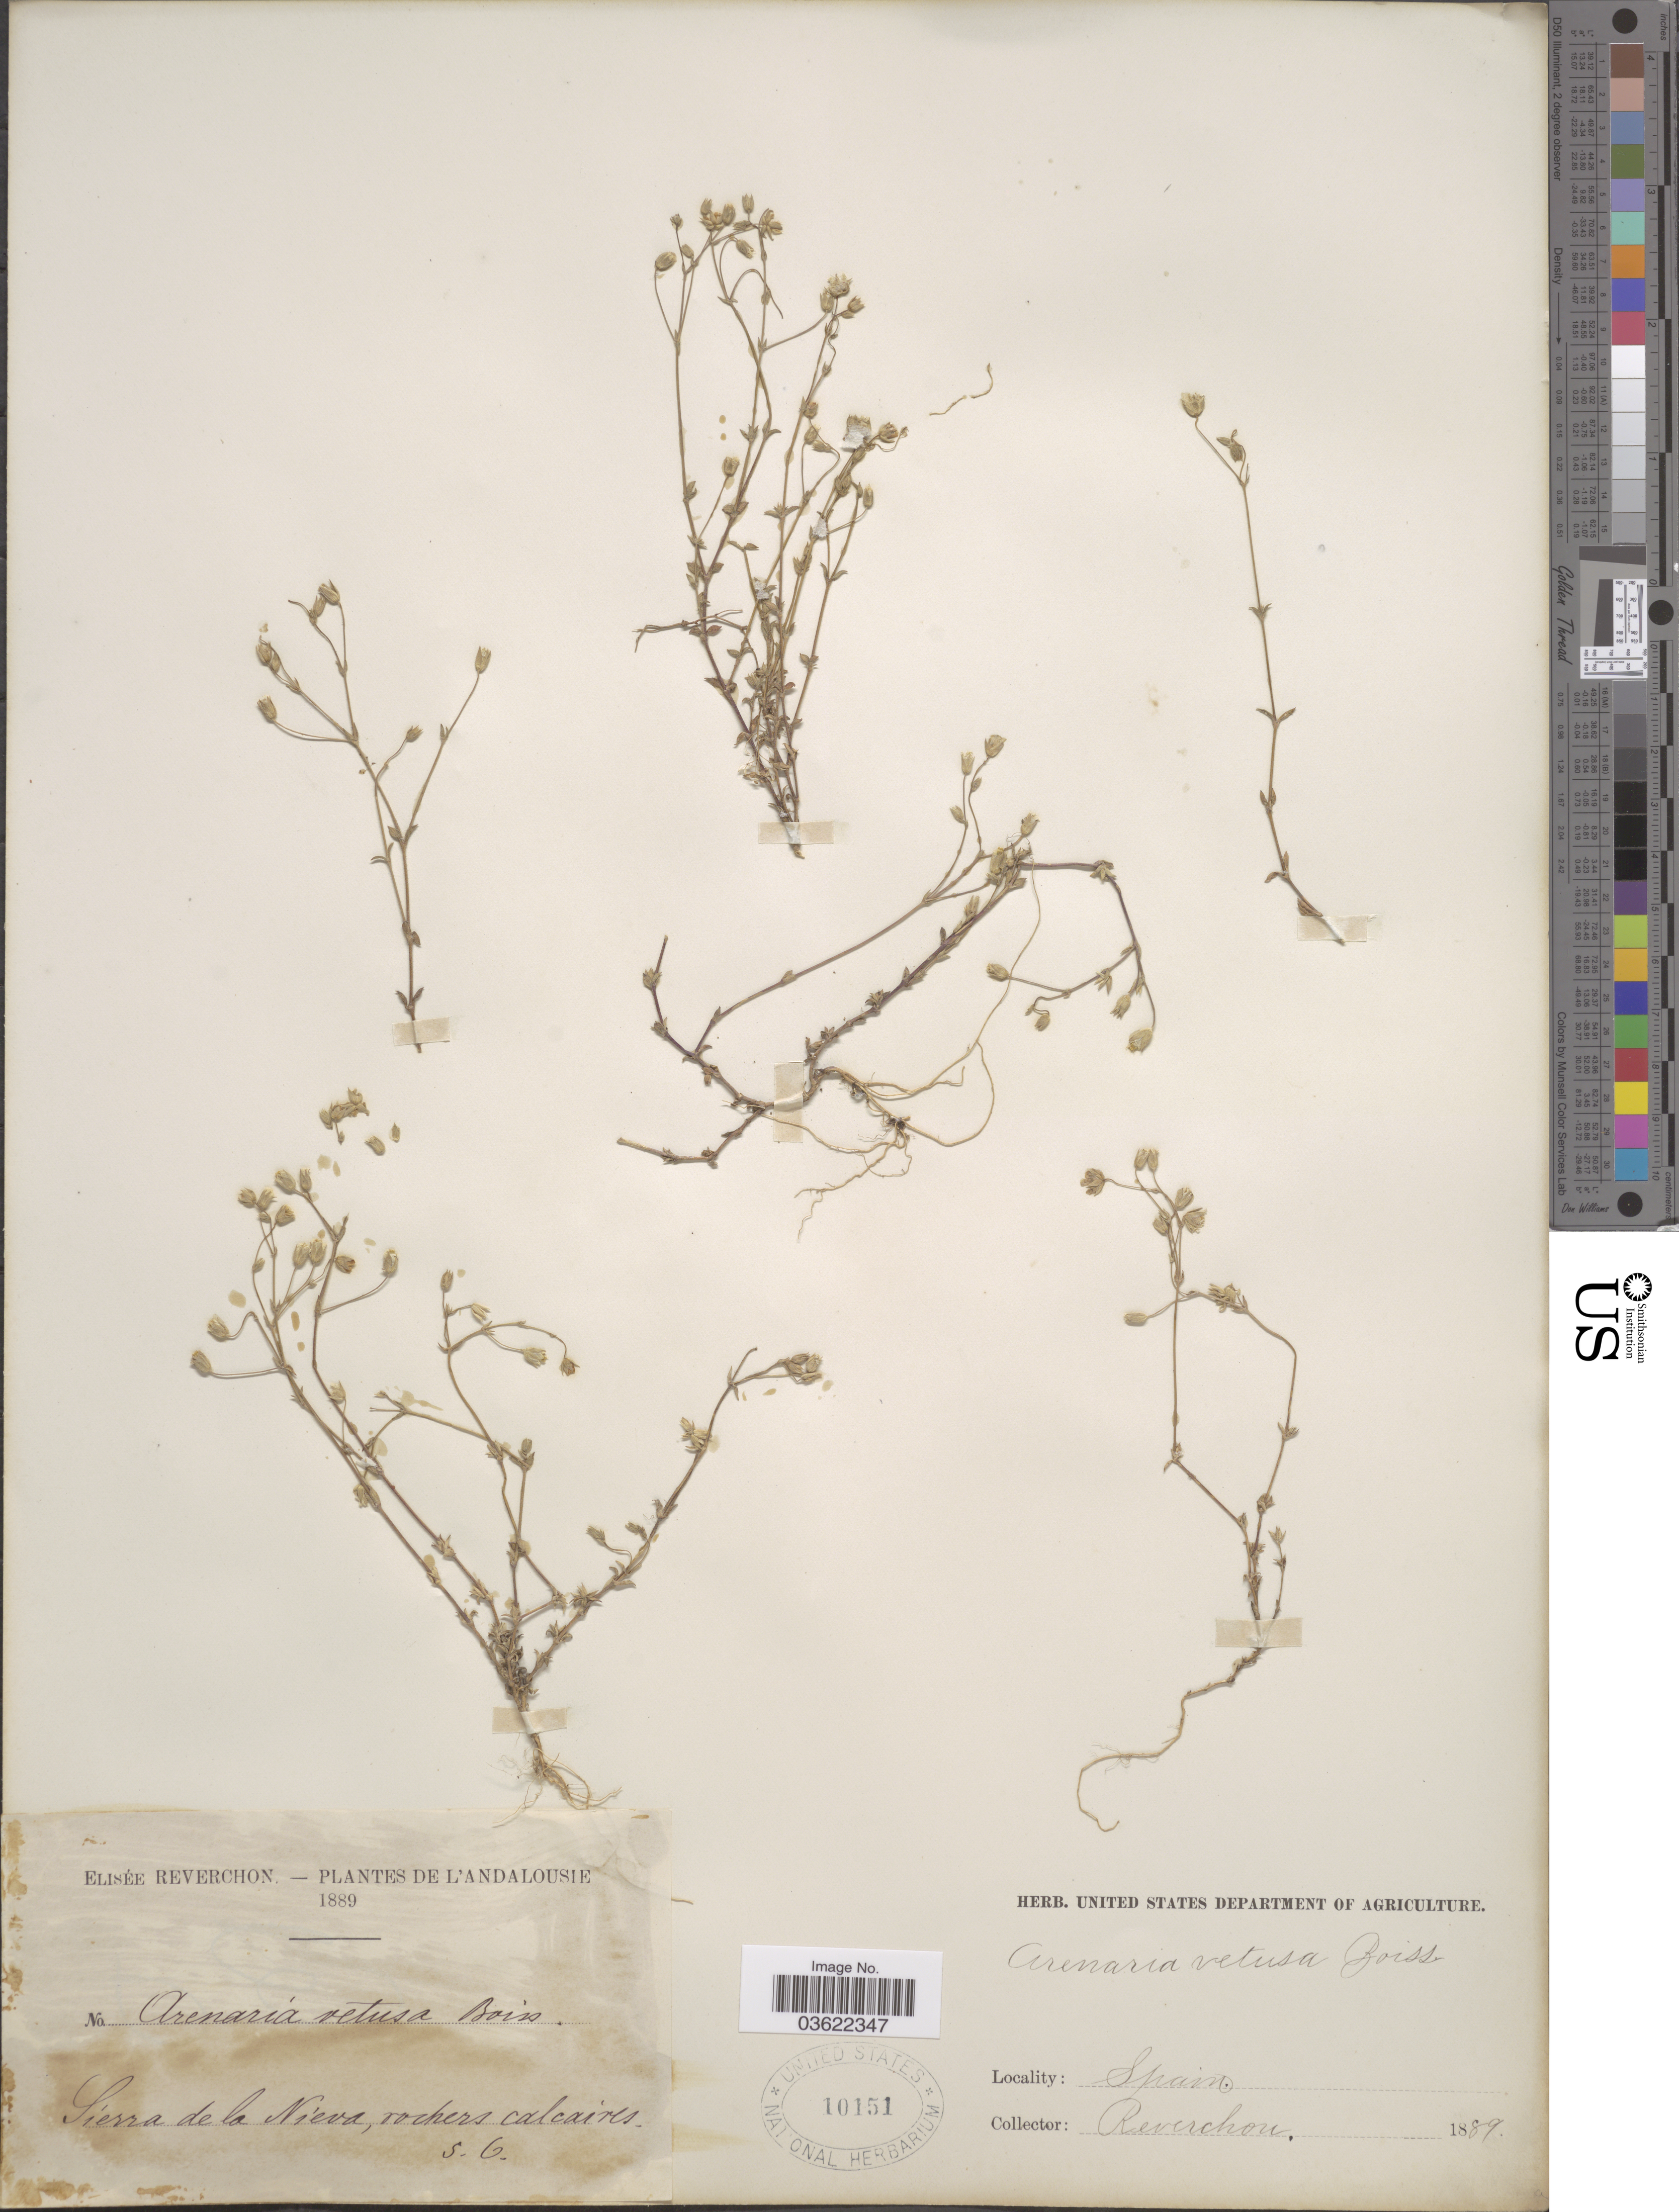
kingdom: Plantae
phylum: Tracheophyta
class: Magnoliopsida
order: Caryophyllales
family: Caryophyllaceae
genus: Arenaria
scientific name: Arenaria retusa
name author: Boiss.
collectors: E. Reverchon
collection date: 1889-06-05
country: Spain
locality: Andalousie. Sierra de la Nieva, rochers calcaires.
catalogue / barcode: US 10151